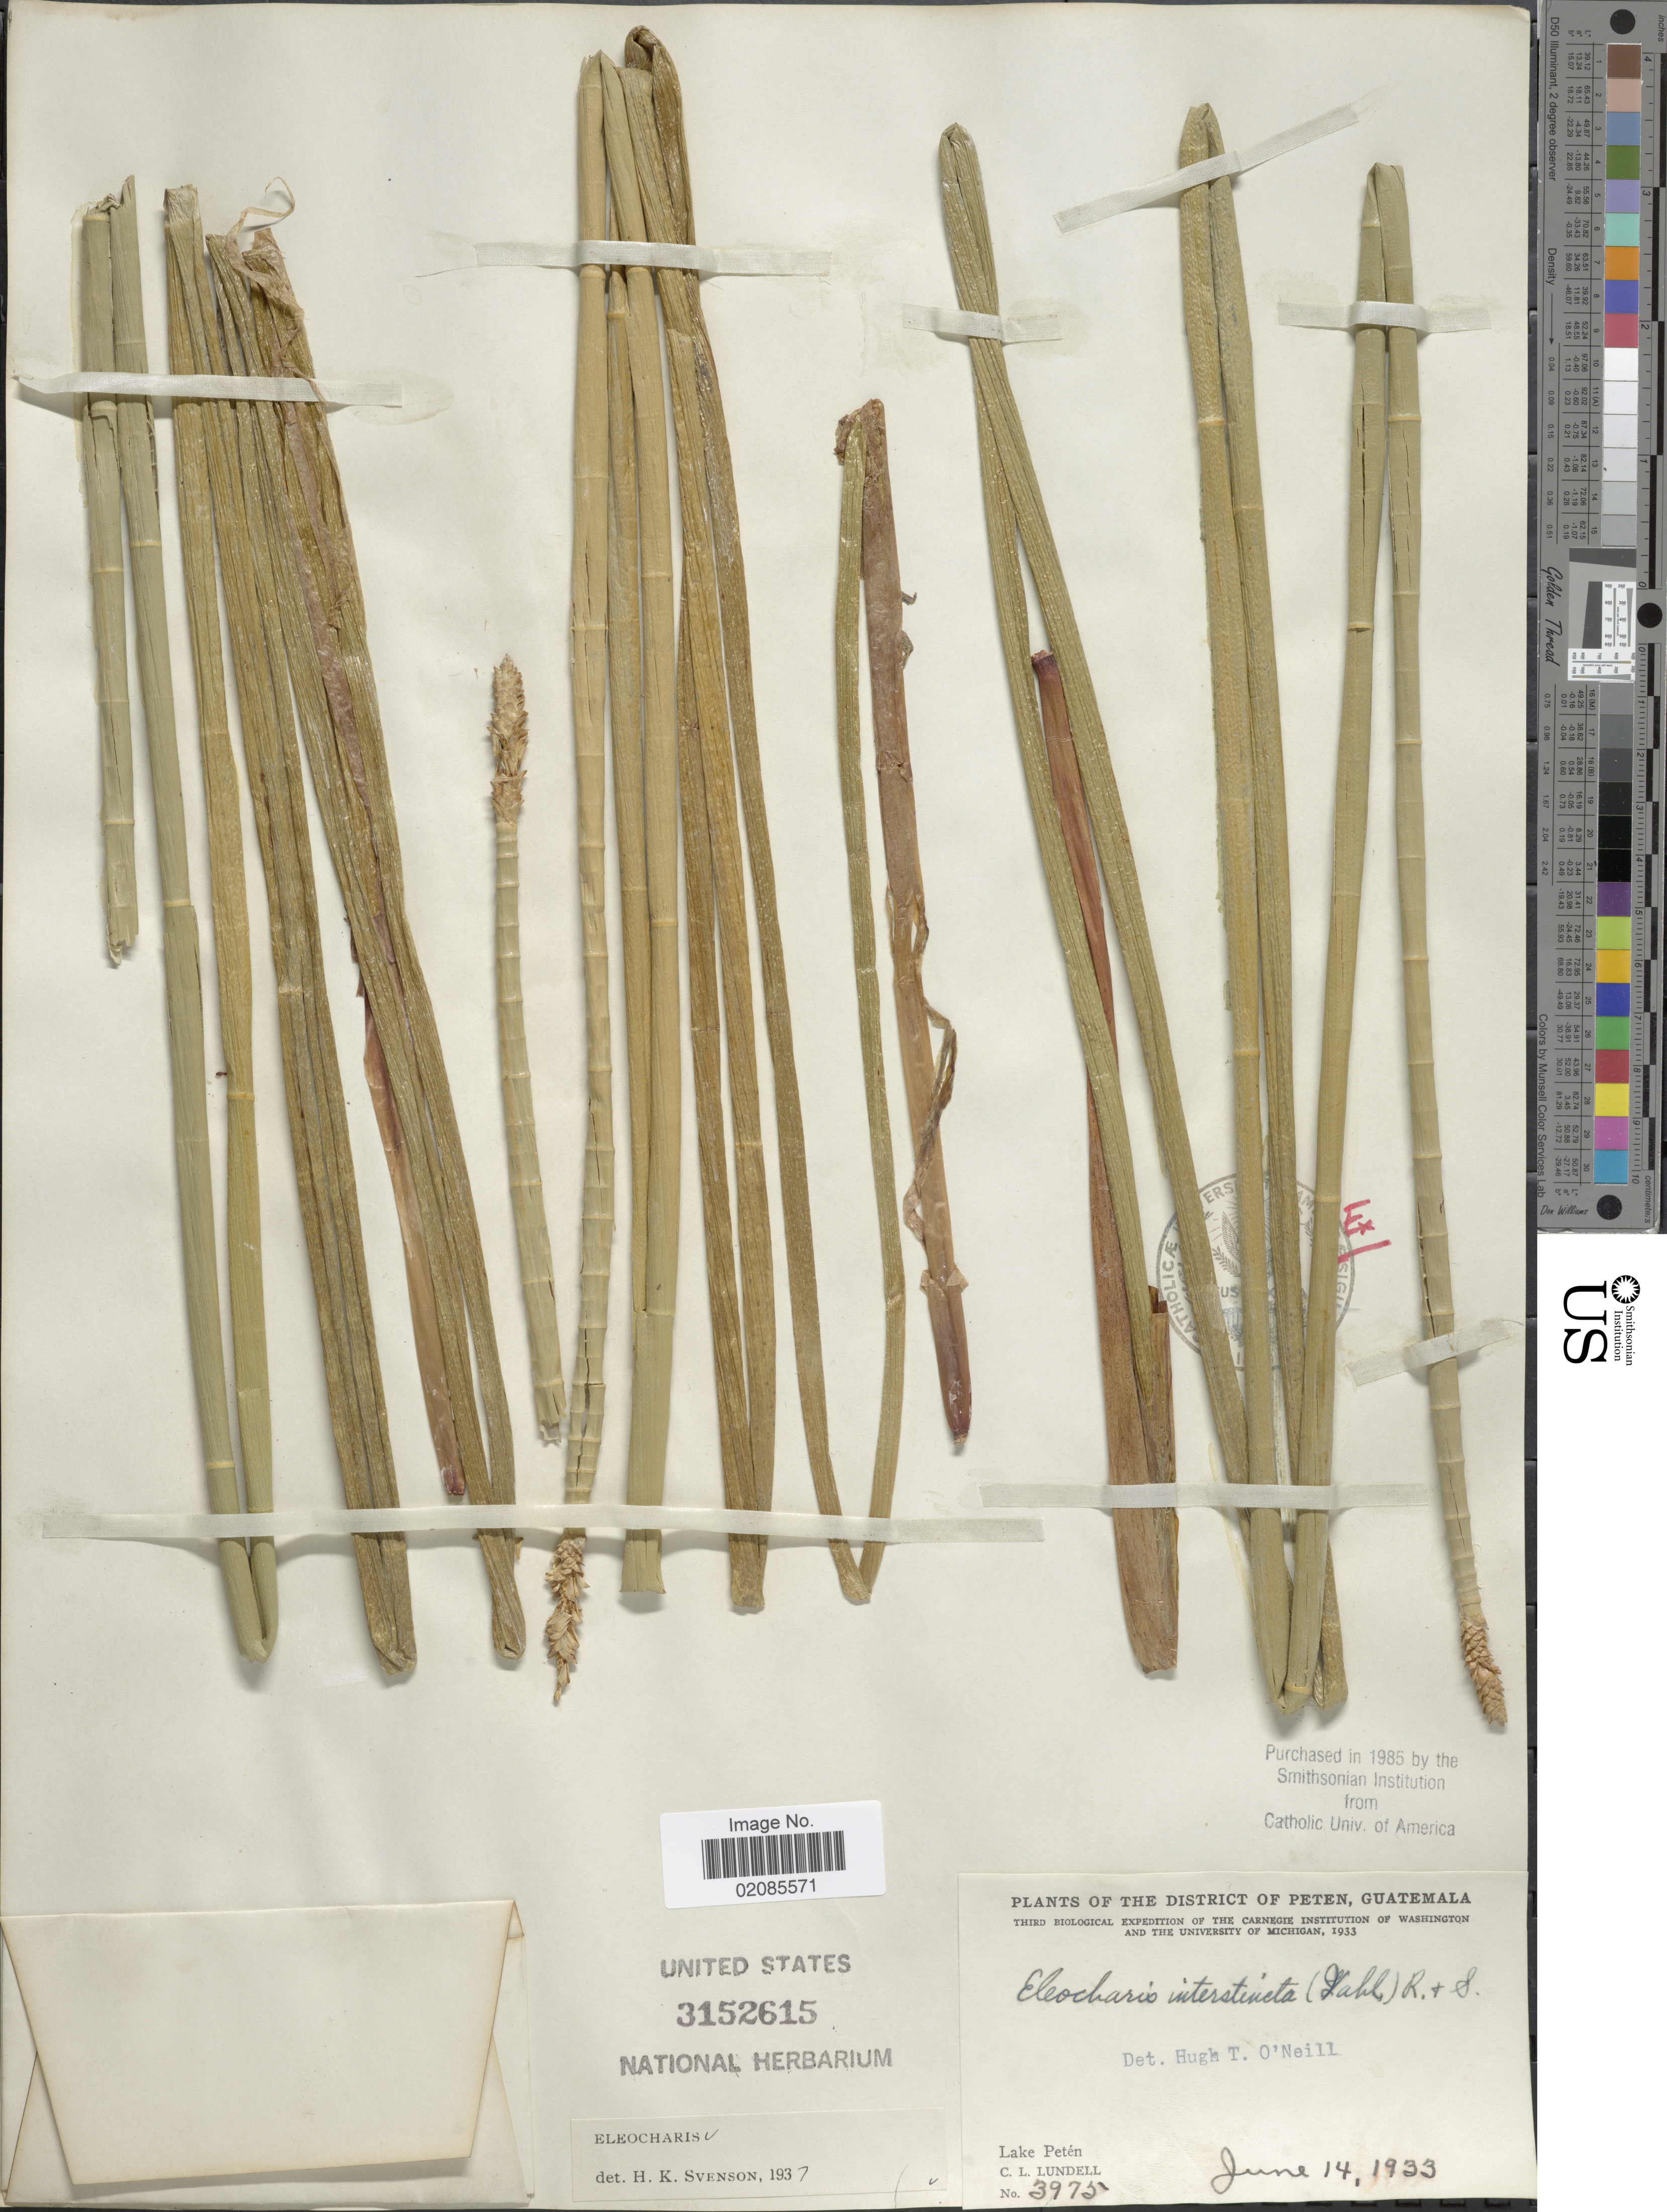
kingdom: Plantae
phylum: Tracheophyta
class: Liliopsida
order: Poales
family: Cyperaceae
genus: Eleocharis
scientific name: Eleocharis interstincta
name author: (Vahl) Roem. & Schult.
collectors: C. L. Lundell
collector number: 3975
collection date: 1933-06-14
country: Guatemala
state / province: El Petén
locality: Lake Peten.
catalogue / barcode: US 3152615